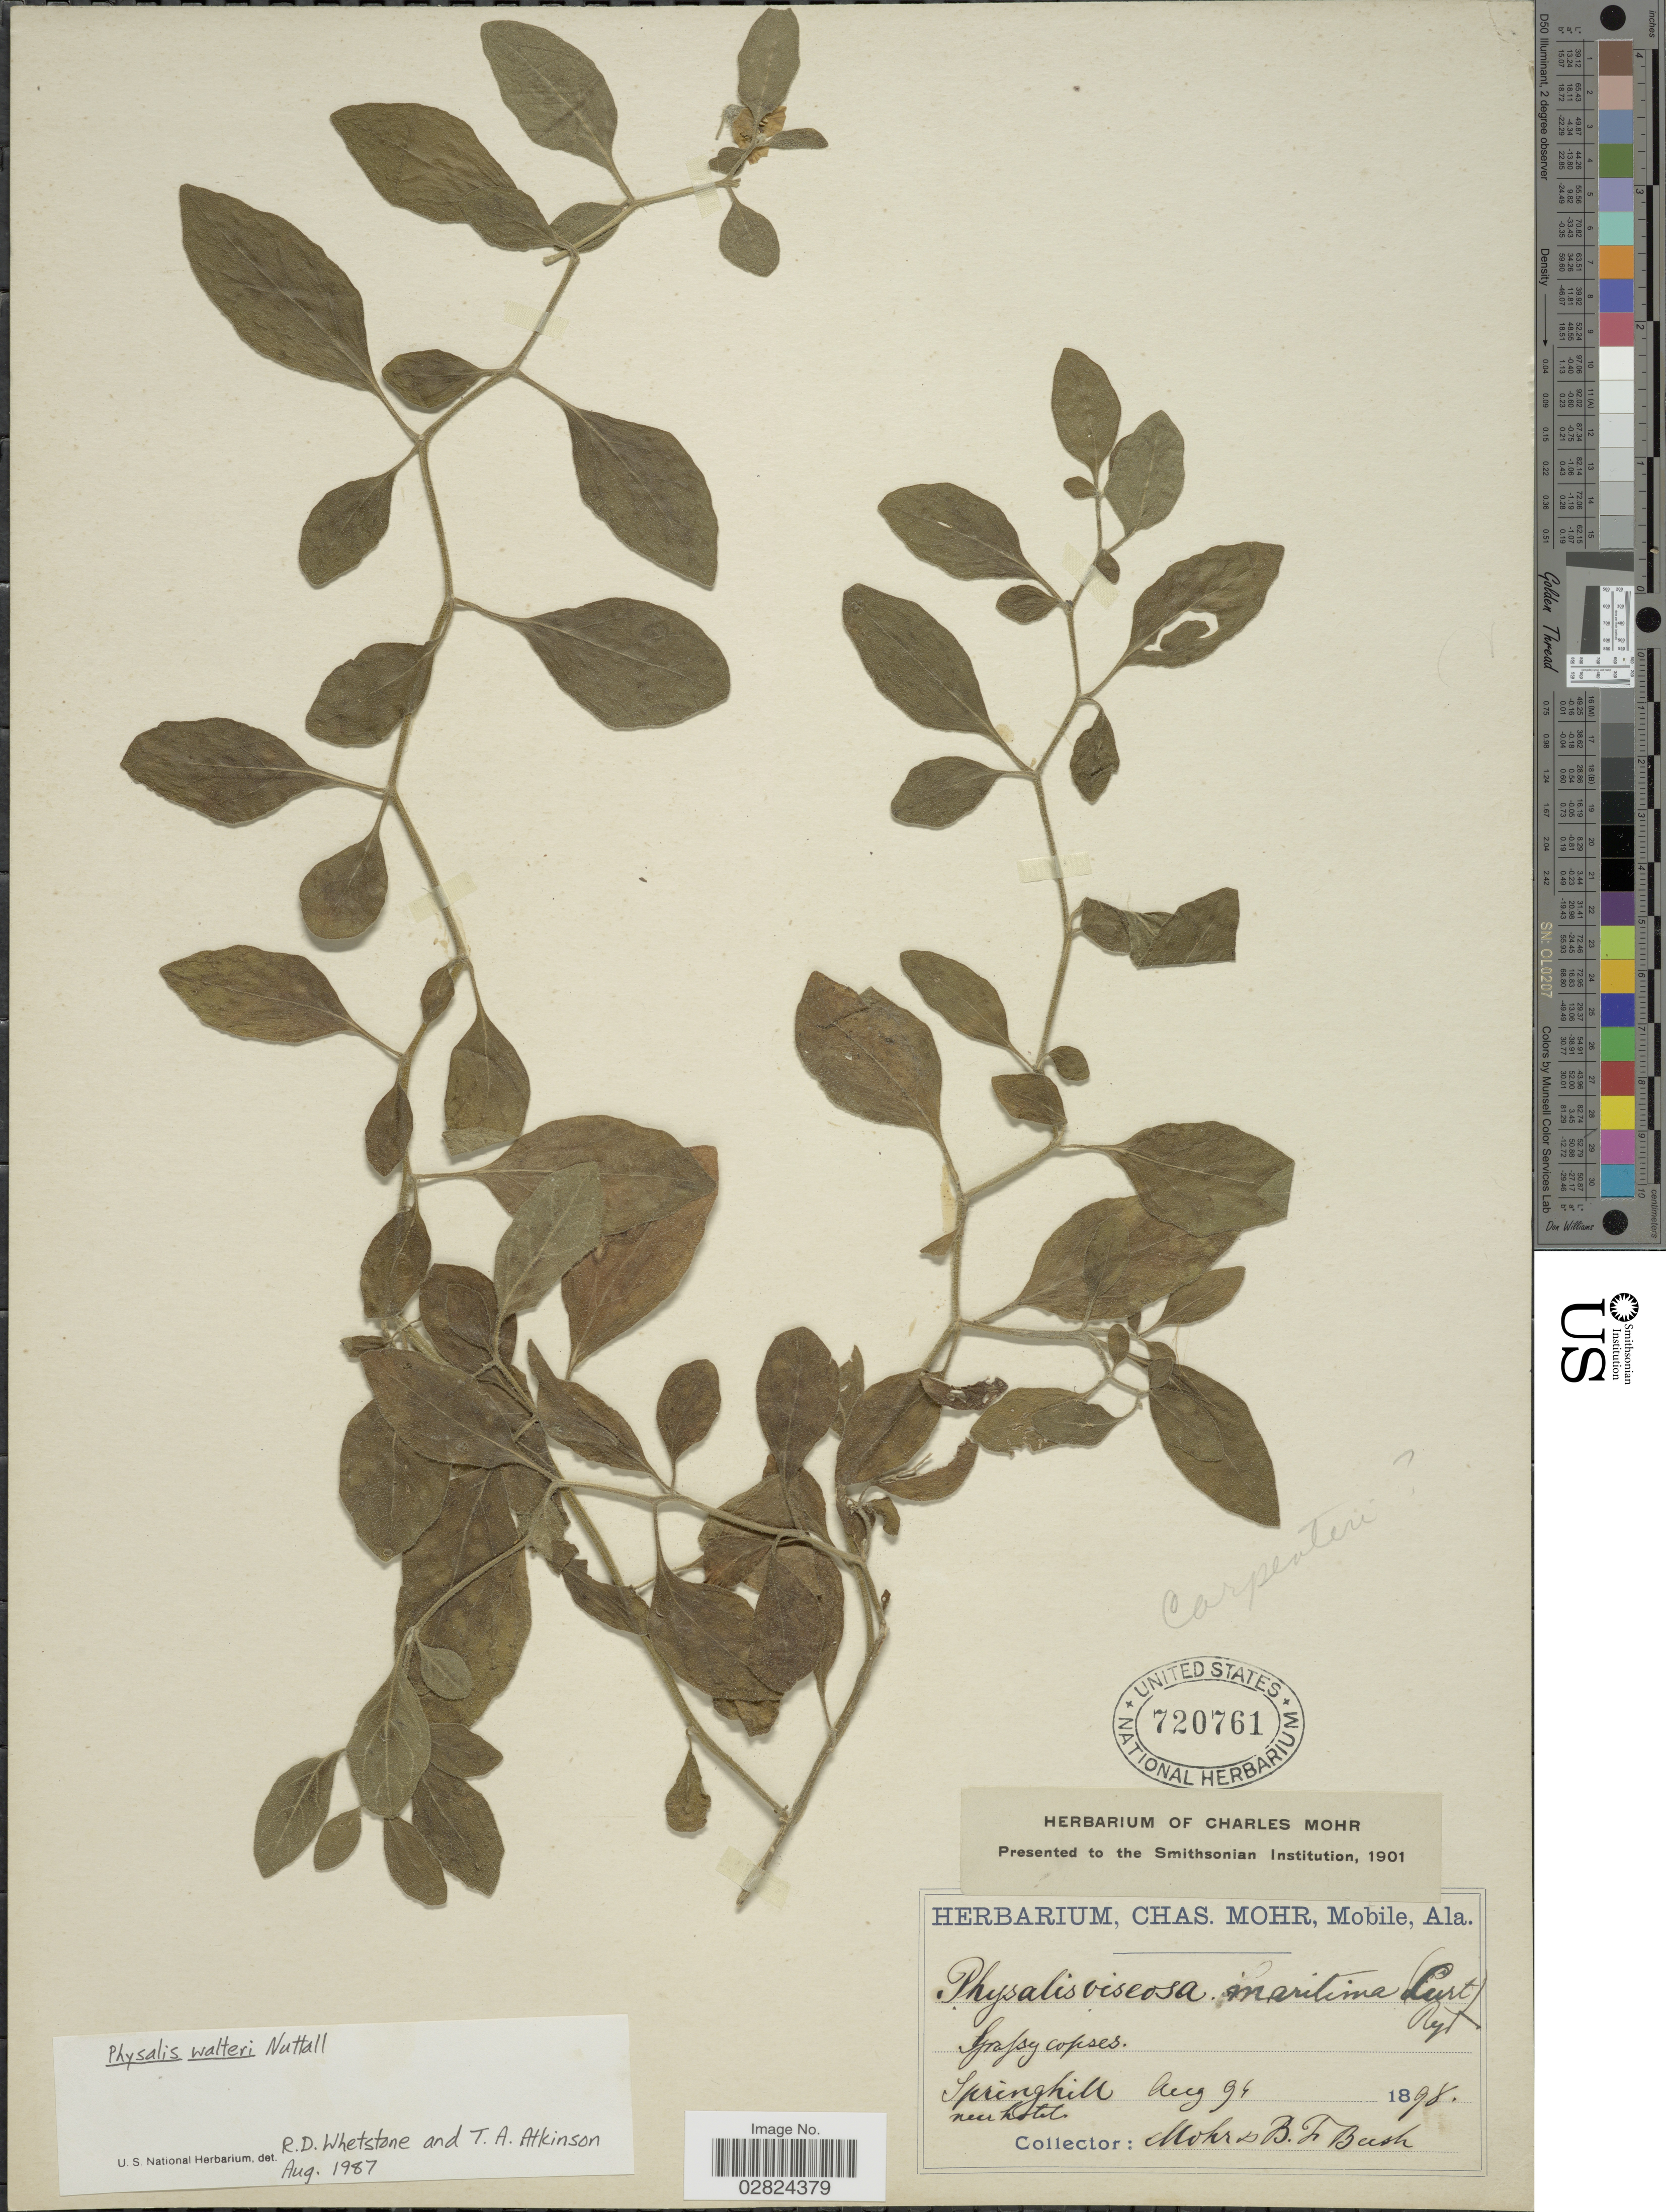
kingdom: Plantae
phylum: Tracheophyta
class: Magnoliopsida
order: Solanales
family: Solanaceae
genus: Physalis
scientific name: Physalis walteri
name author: Nutt.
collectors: Mohr, C. T. (herbarium) & B. F. Bush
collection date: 1898-08-09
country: United States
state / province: Alabama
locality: Springhill near hotel.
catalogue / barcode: US 720761